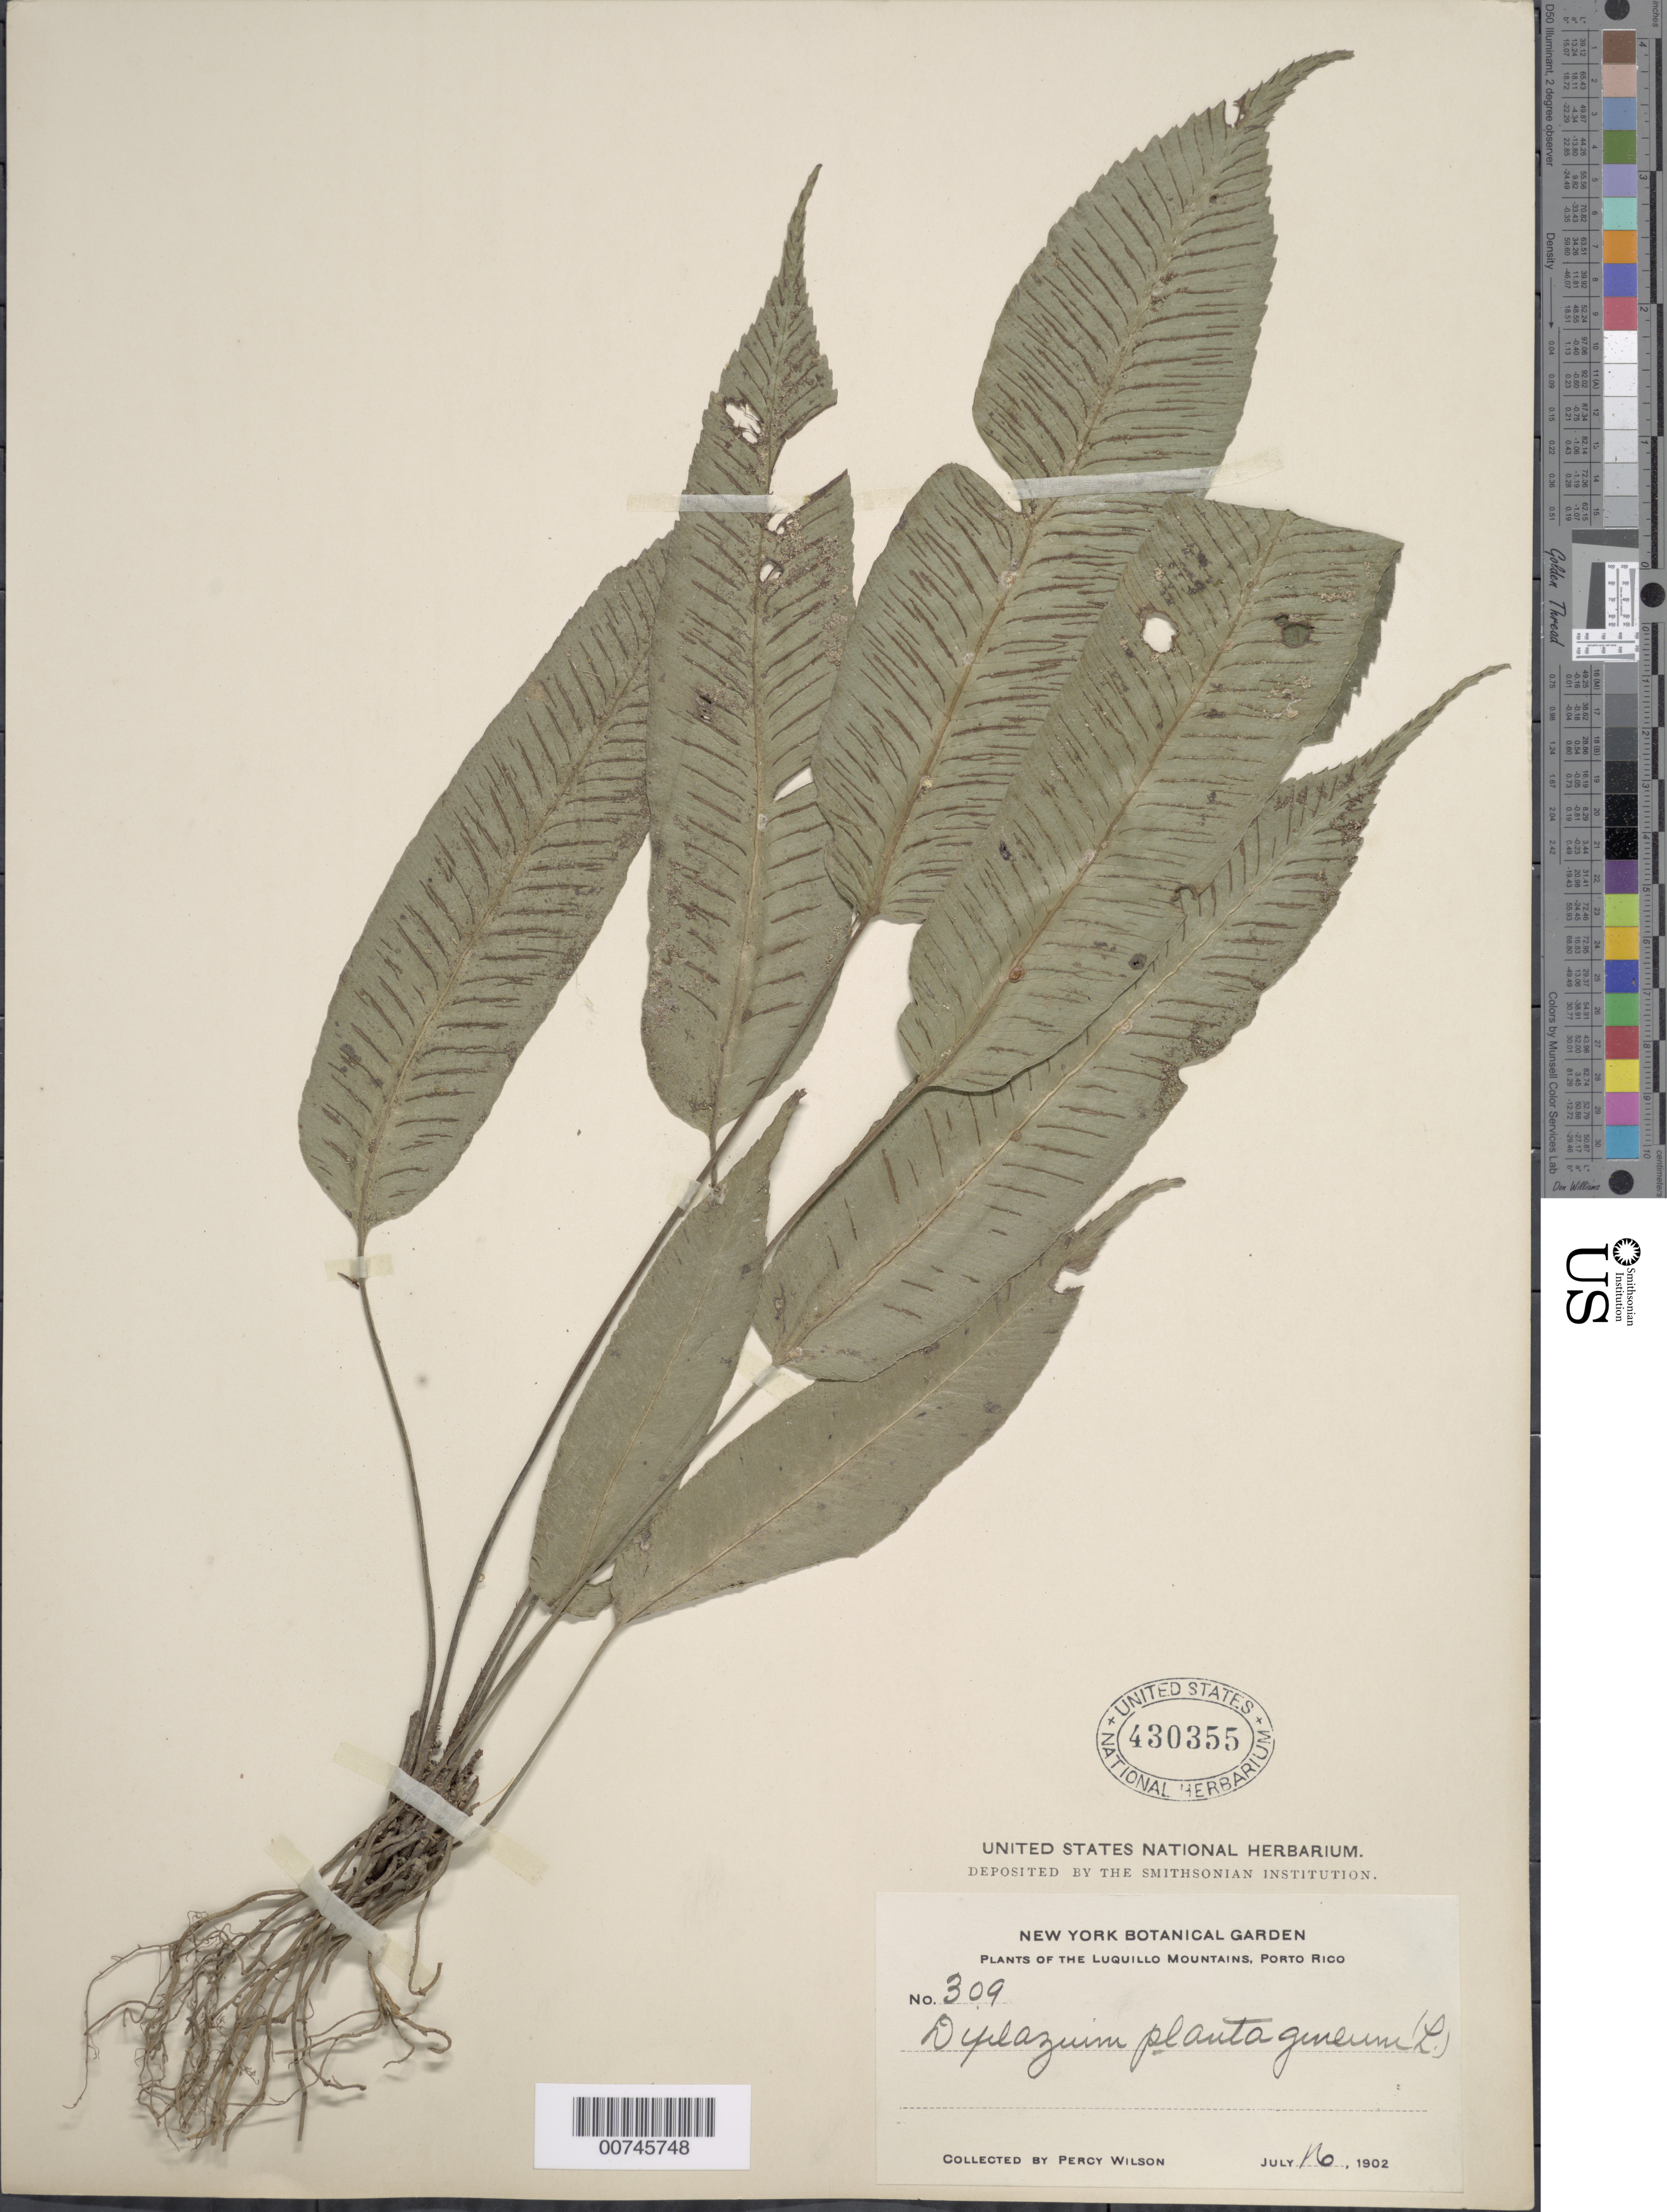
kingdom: Plantae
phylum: Tracheophyta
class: Polypodiopsida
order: Polypodiales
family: Athyriaceae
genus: Diplazium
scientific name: Diplazium plantaginifolium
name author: (L.) Urb.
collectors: P. Wilson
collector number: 309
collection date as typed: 16 Jul 1902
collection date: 1902-07-16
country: Puerto Rico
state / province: Luquillo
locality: Luquillo Mountains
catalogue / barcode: US 430355